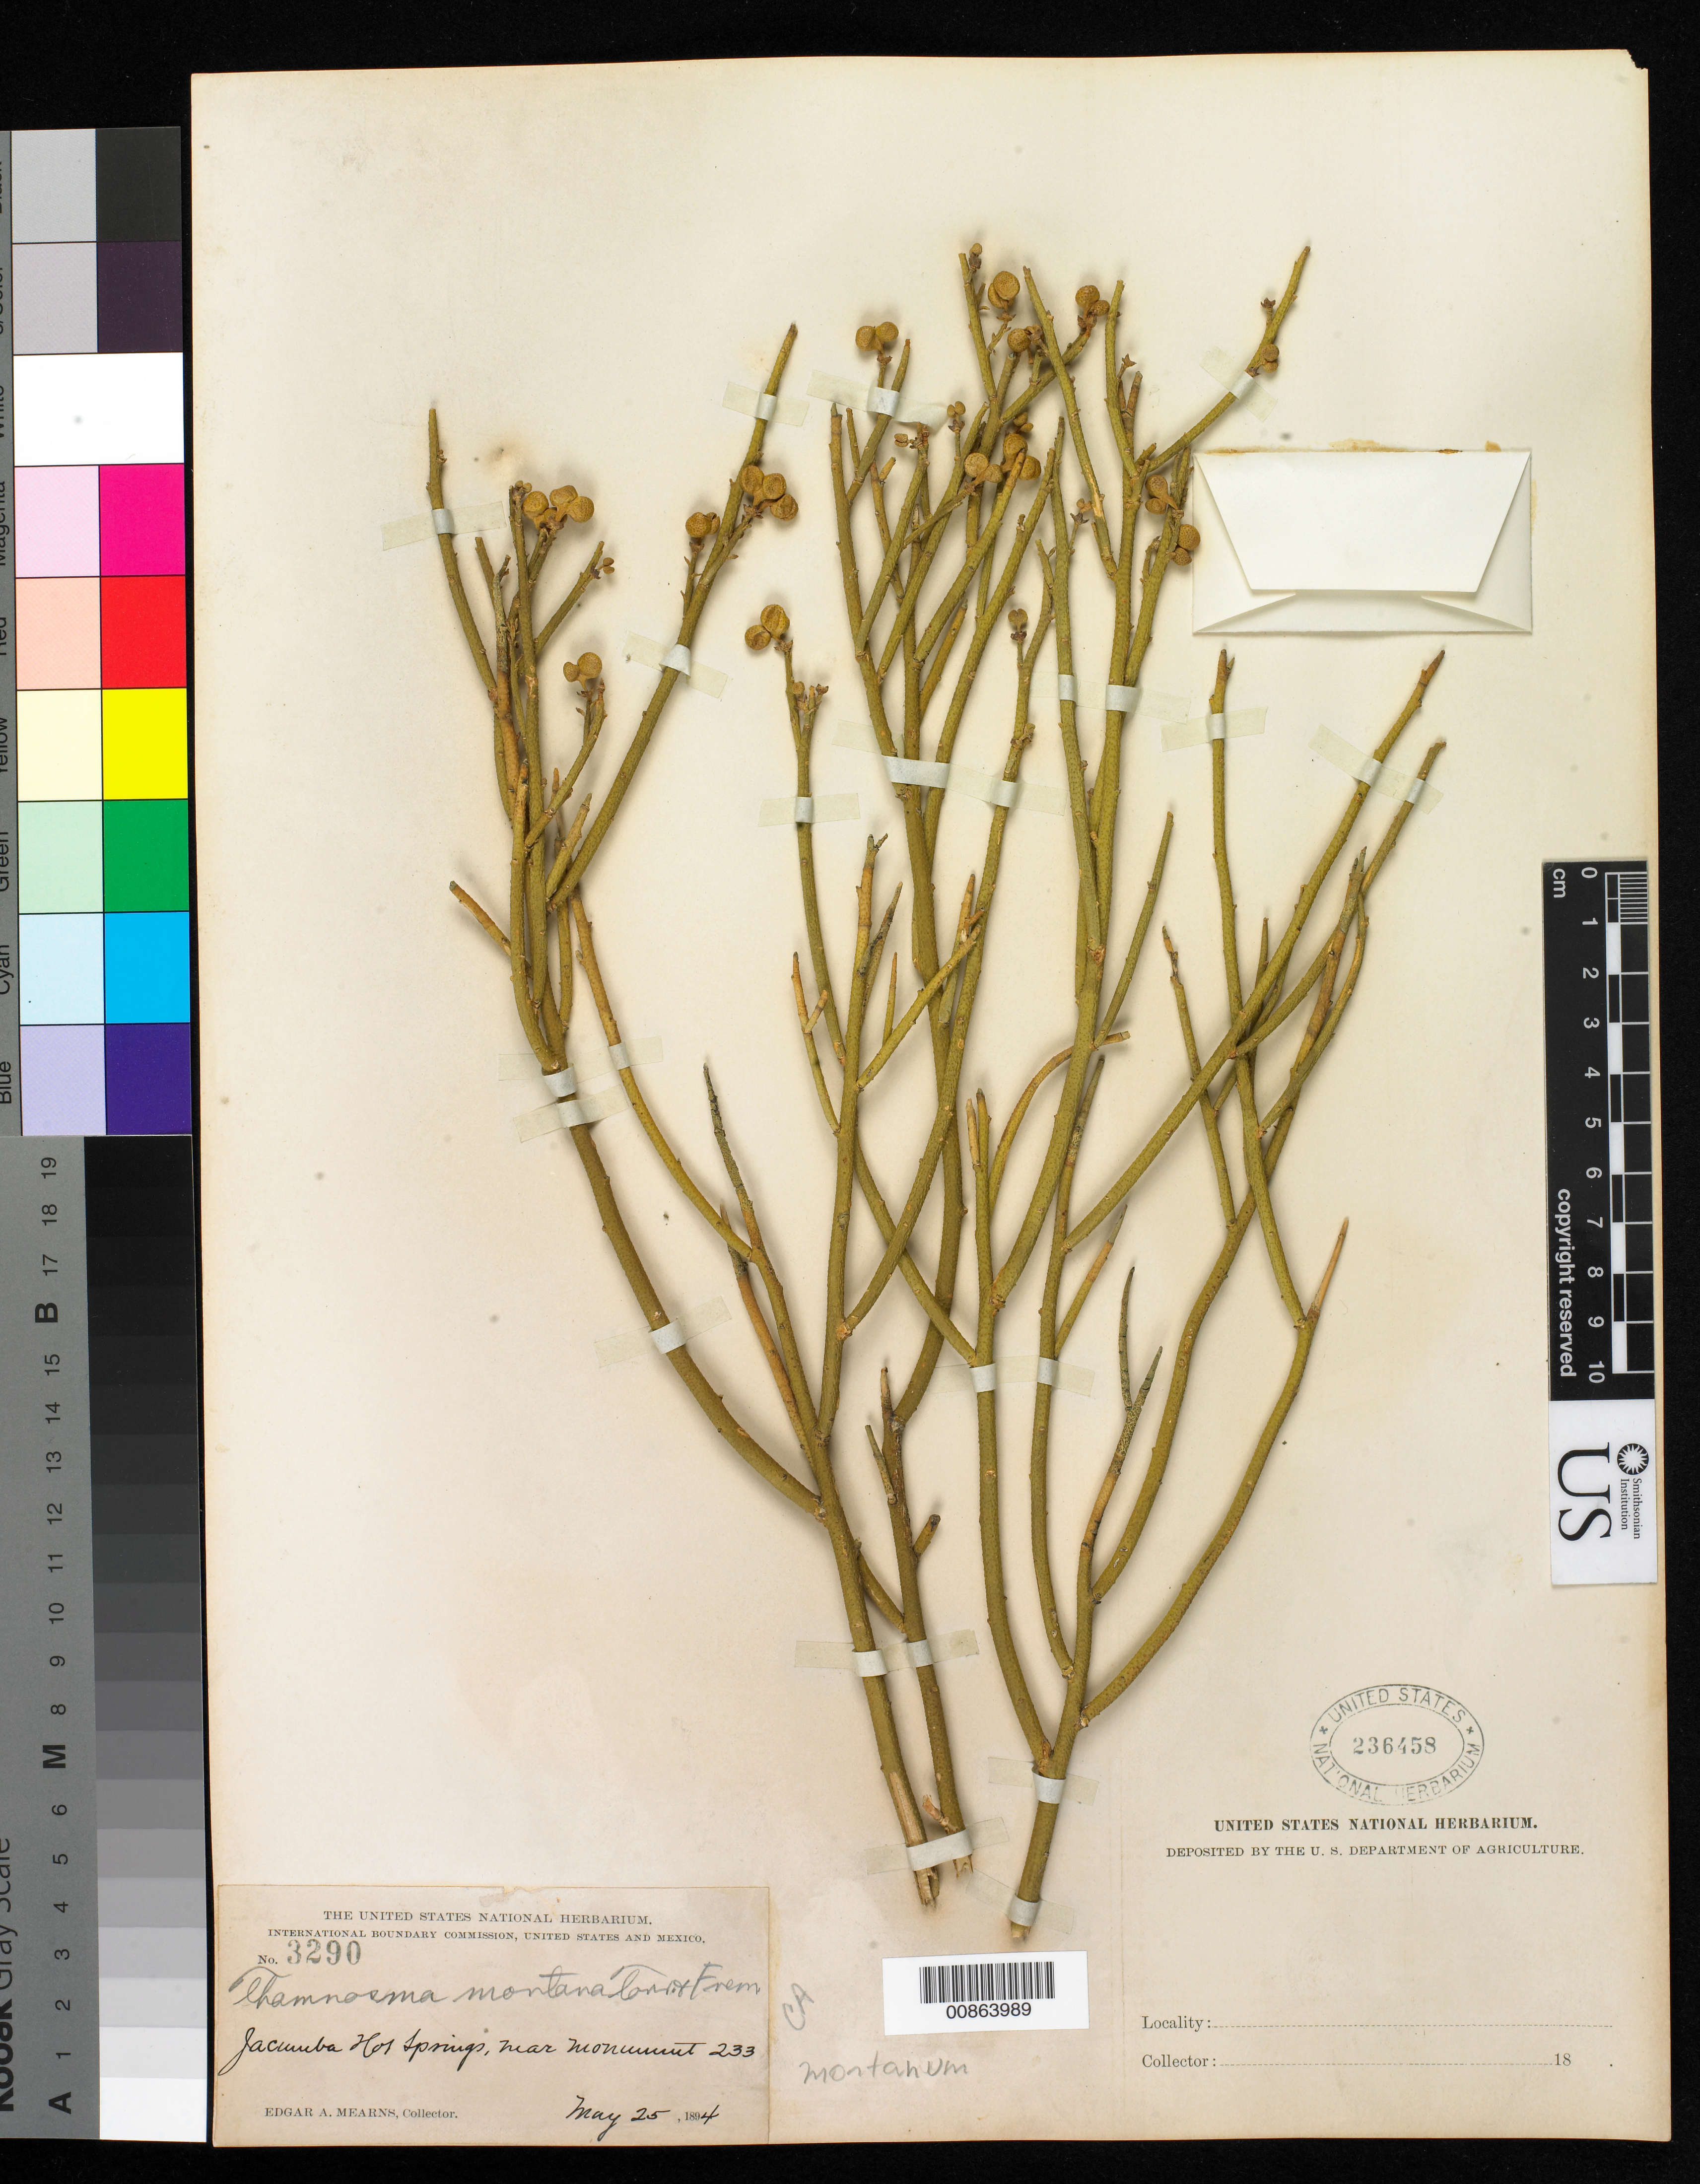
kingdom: Plantae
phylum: Tracheophyta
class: Magnoliopsida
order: Sapindales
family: Rutaceae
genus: Thamnosma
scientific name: Thamnosma montana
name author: Torr. & Frém.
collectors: E. A. Mearns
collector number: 3290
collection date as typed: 25 May 1894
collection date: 1894-05-25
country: United States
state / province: California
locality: Jacumba Hot Springs, near monument 233.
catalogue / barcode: US 236458